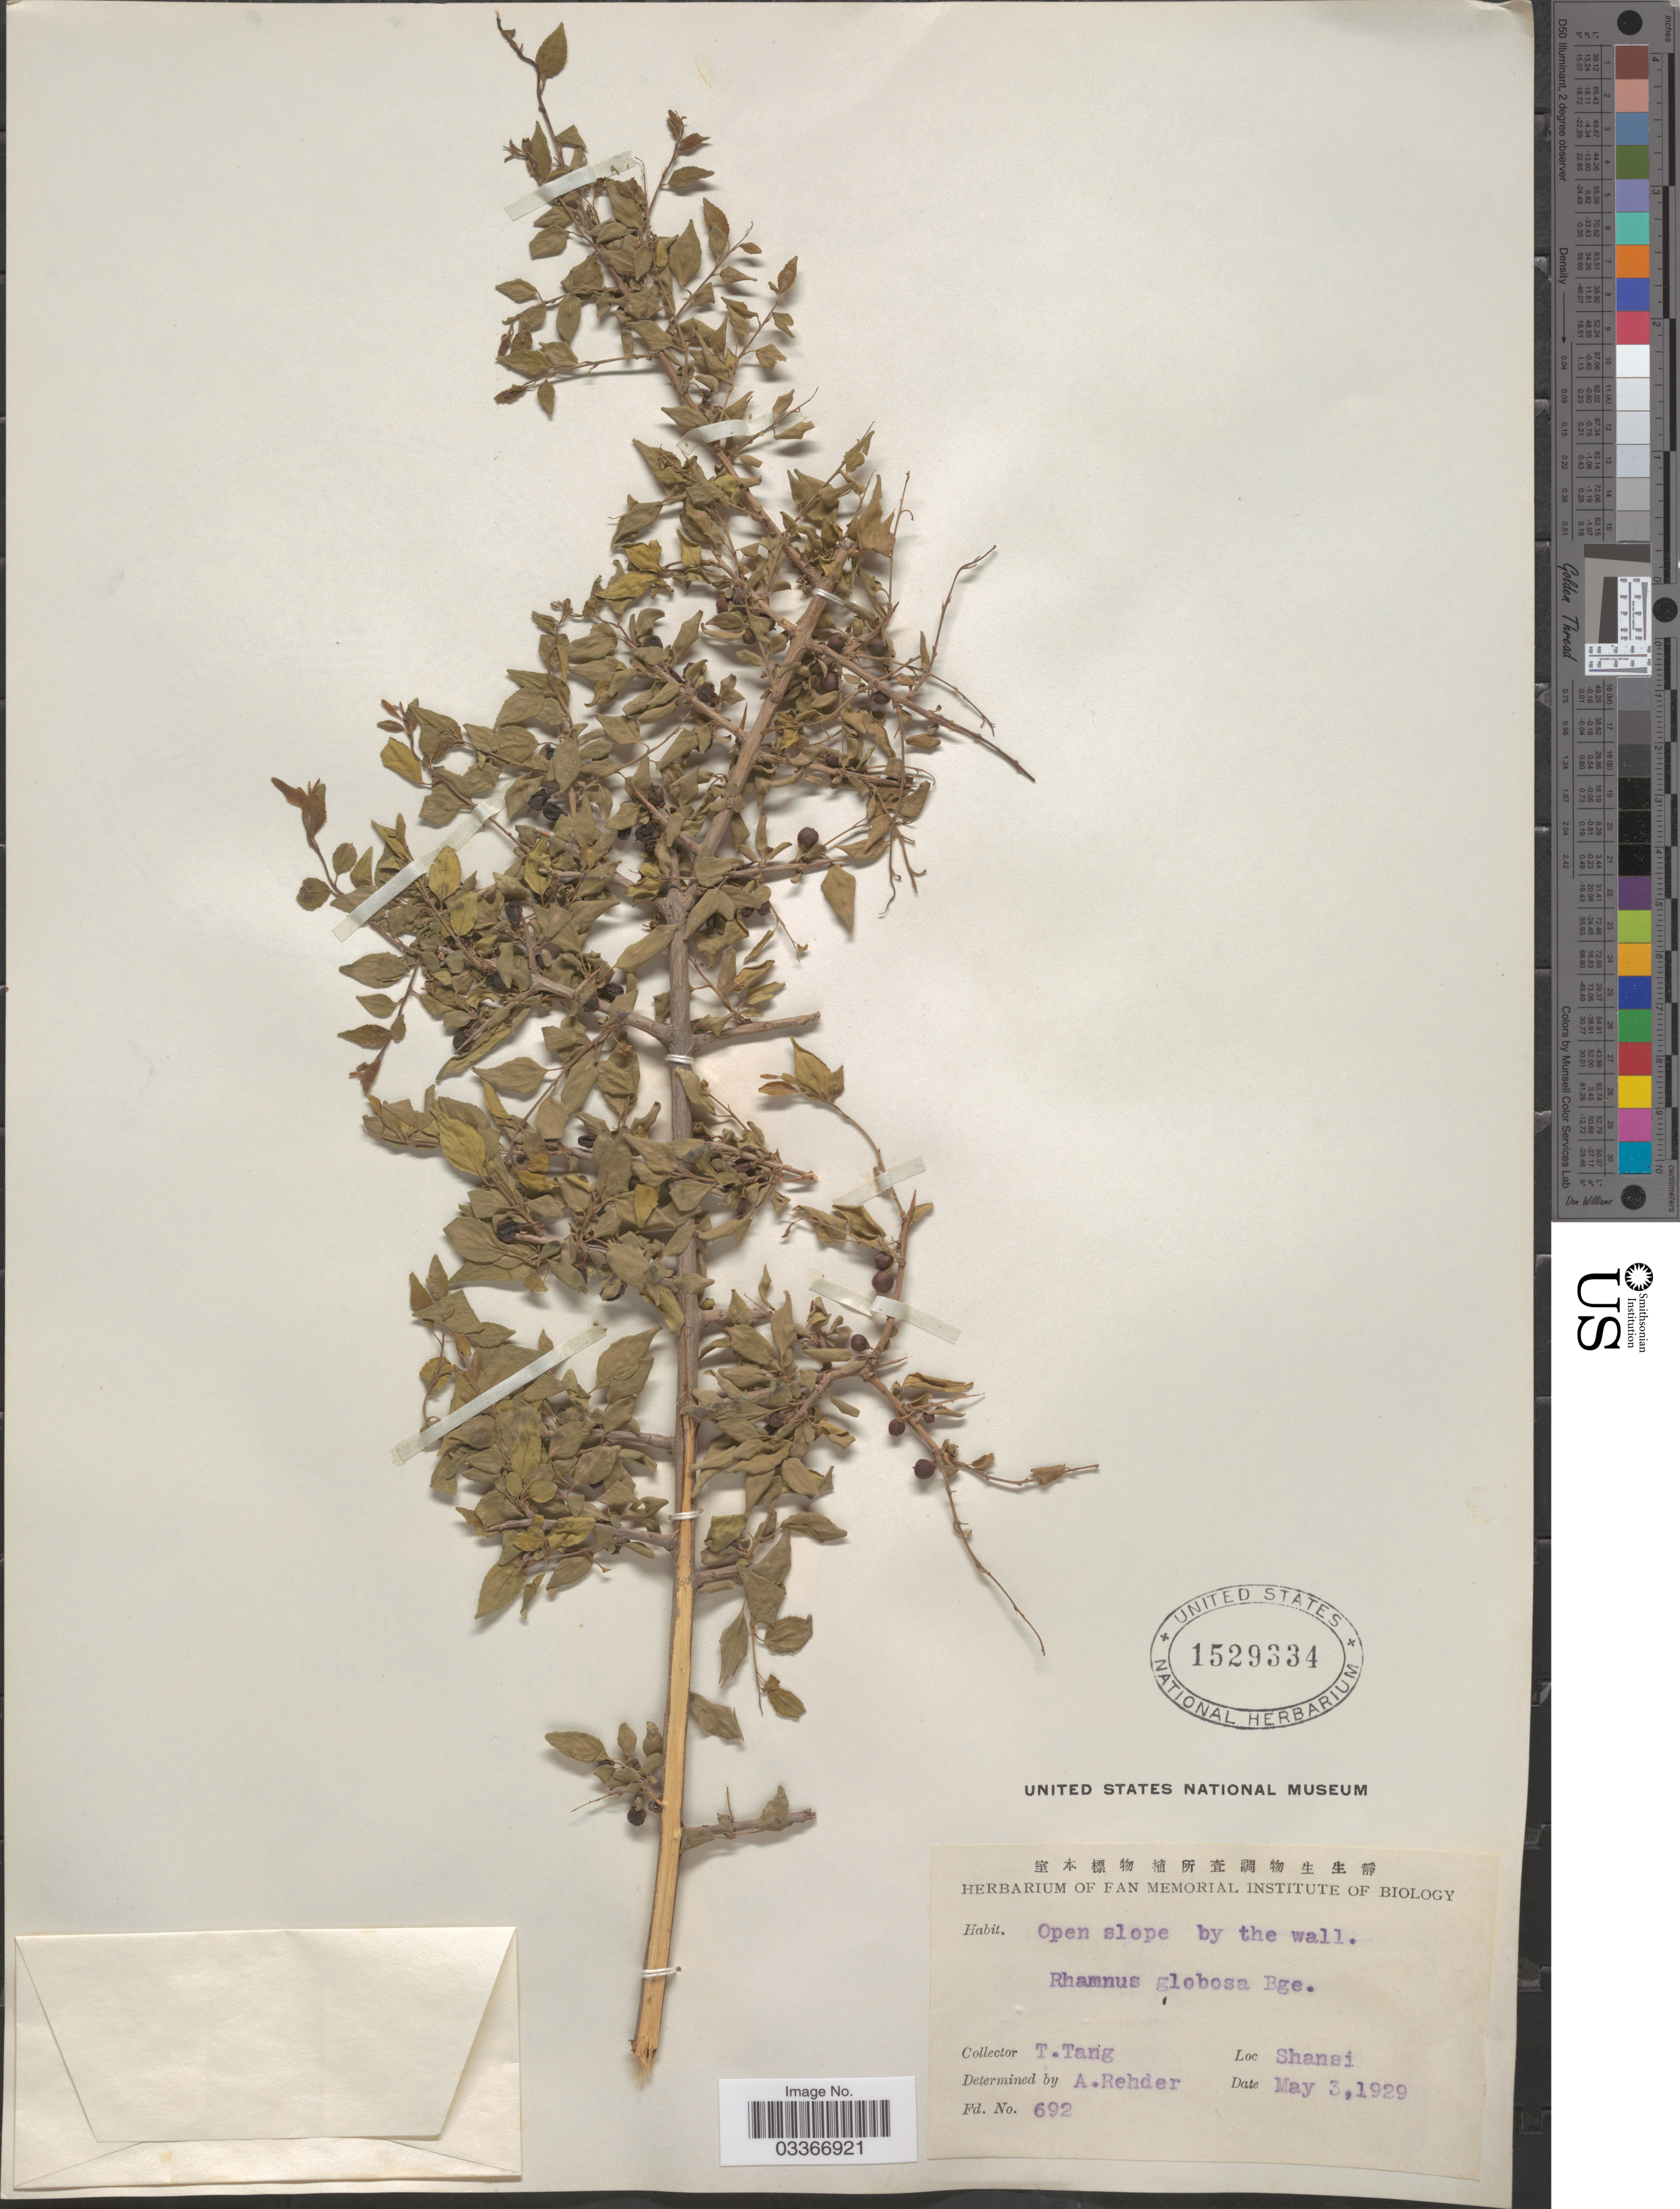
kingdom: Plantae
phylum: Tracheophyta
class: Magnoliopsida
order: Rosales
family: Rhamnaceae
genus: Rhamnus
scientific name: Rhamnus globosa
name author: Bunge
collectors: T. Tang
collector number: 692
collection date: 1929-05-03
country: China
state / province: Shanxi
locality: Shansi.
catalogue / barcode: US 1529334